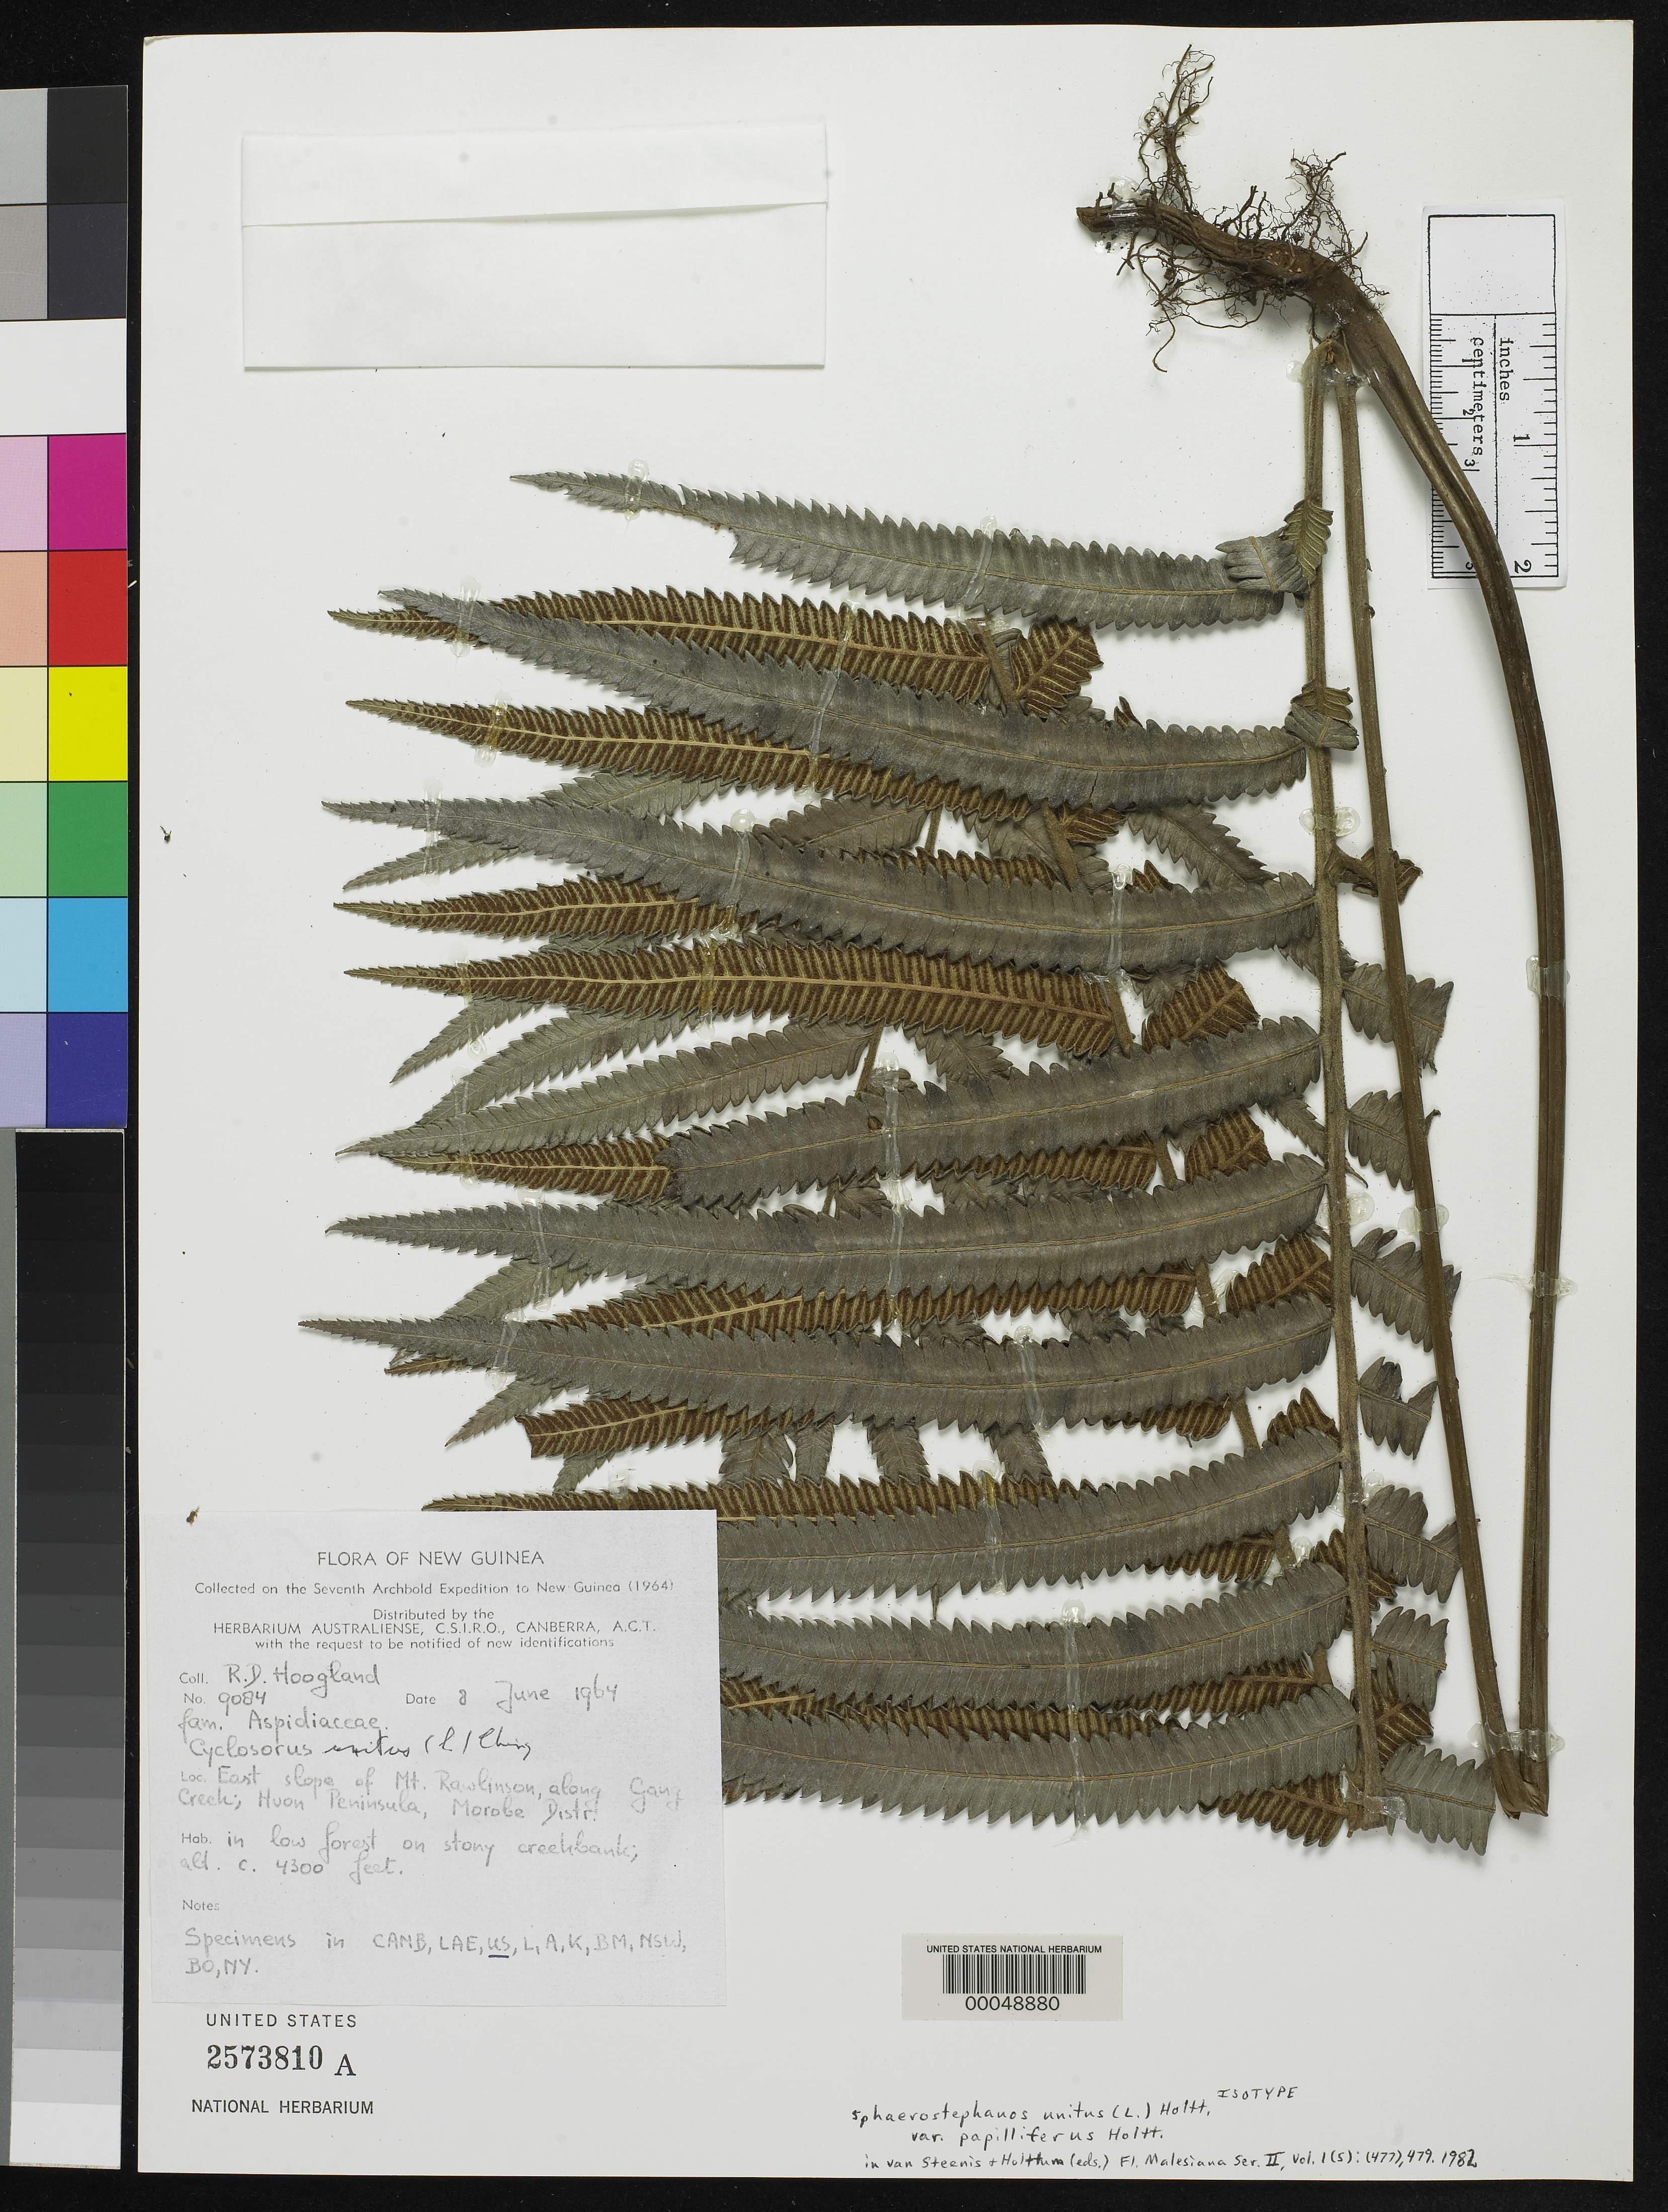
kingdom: Plantae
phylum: Tracheophyta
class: Polypodiopsida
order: Polypodiales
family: Thelypteridaceae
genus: Sphaerostephanos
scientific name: Sphaerostephanos unitus var. papilliferus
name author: Holttum in Steenis & Holttum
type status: Isotype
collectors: R. D. Hoogland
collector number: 9084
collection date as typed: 08 Jun 1964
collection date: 1964-06-08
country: Papua New Guinea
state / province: Morobe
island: New Guinea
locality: Huon Peninsula, E slope of Mt. Rawlinson along Gang Creek.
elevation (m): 1311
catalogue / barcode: US 2573810A